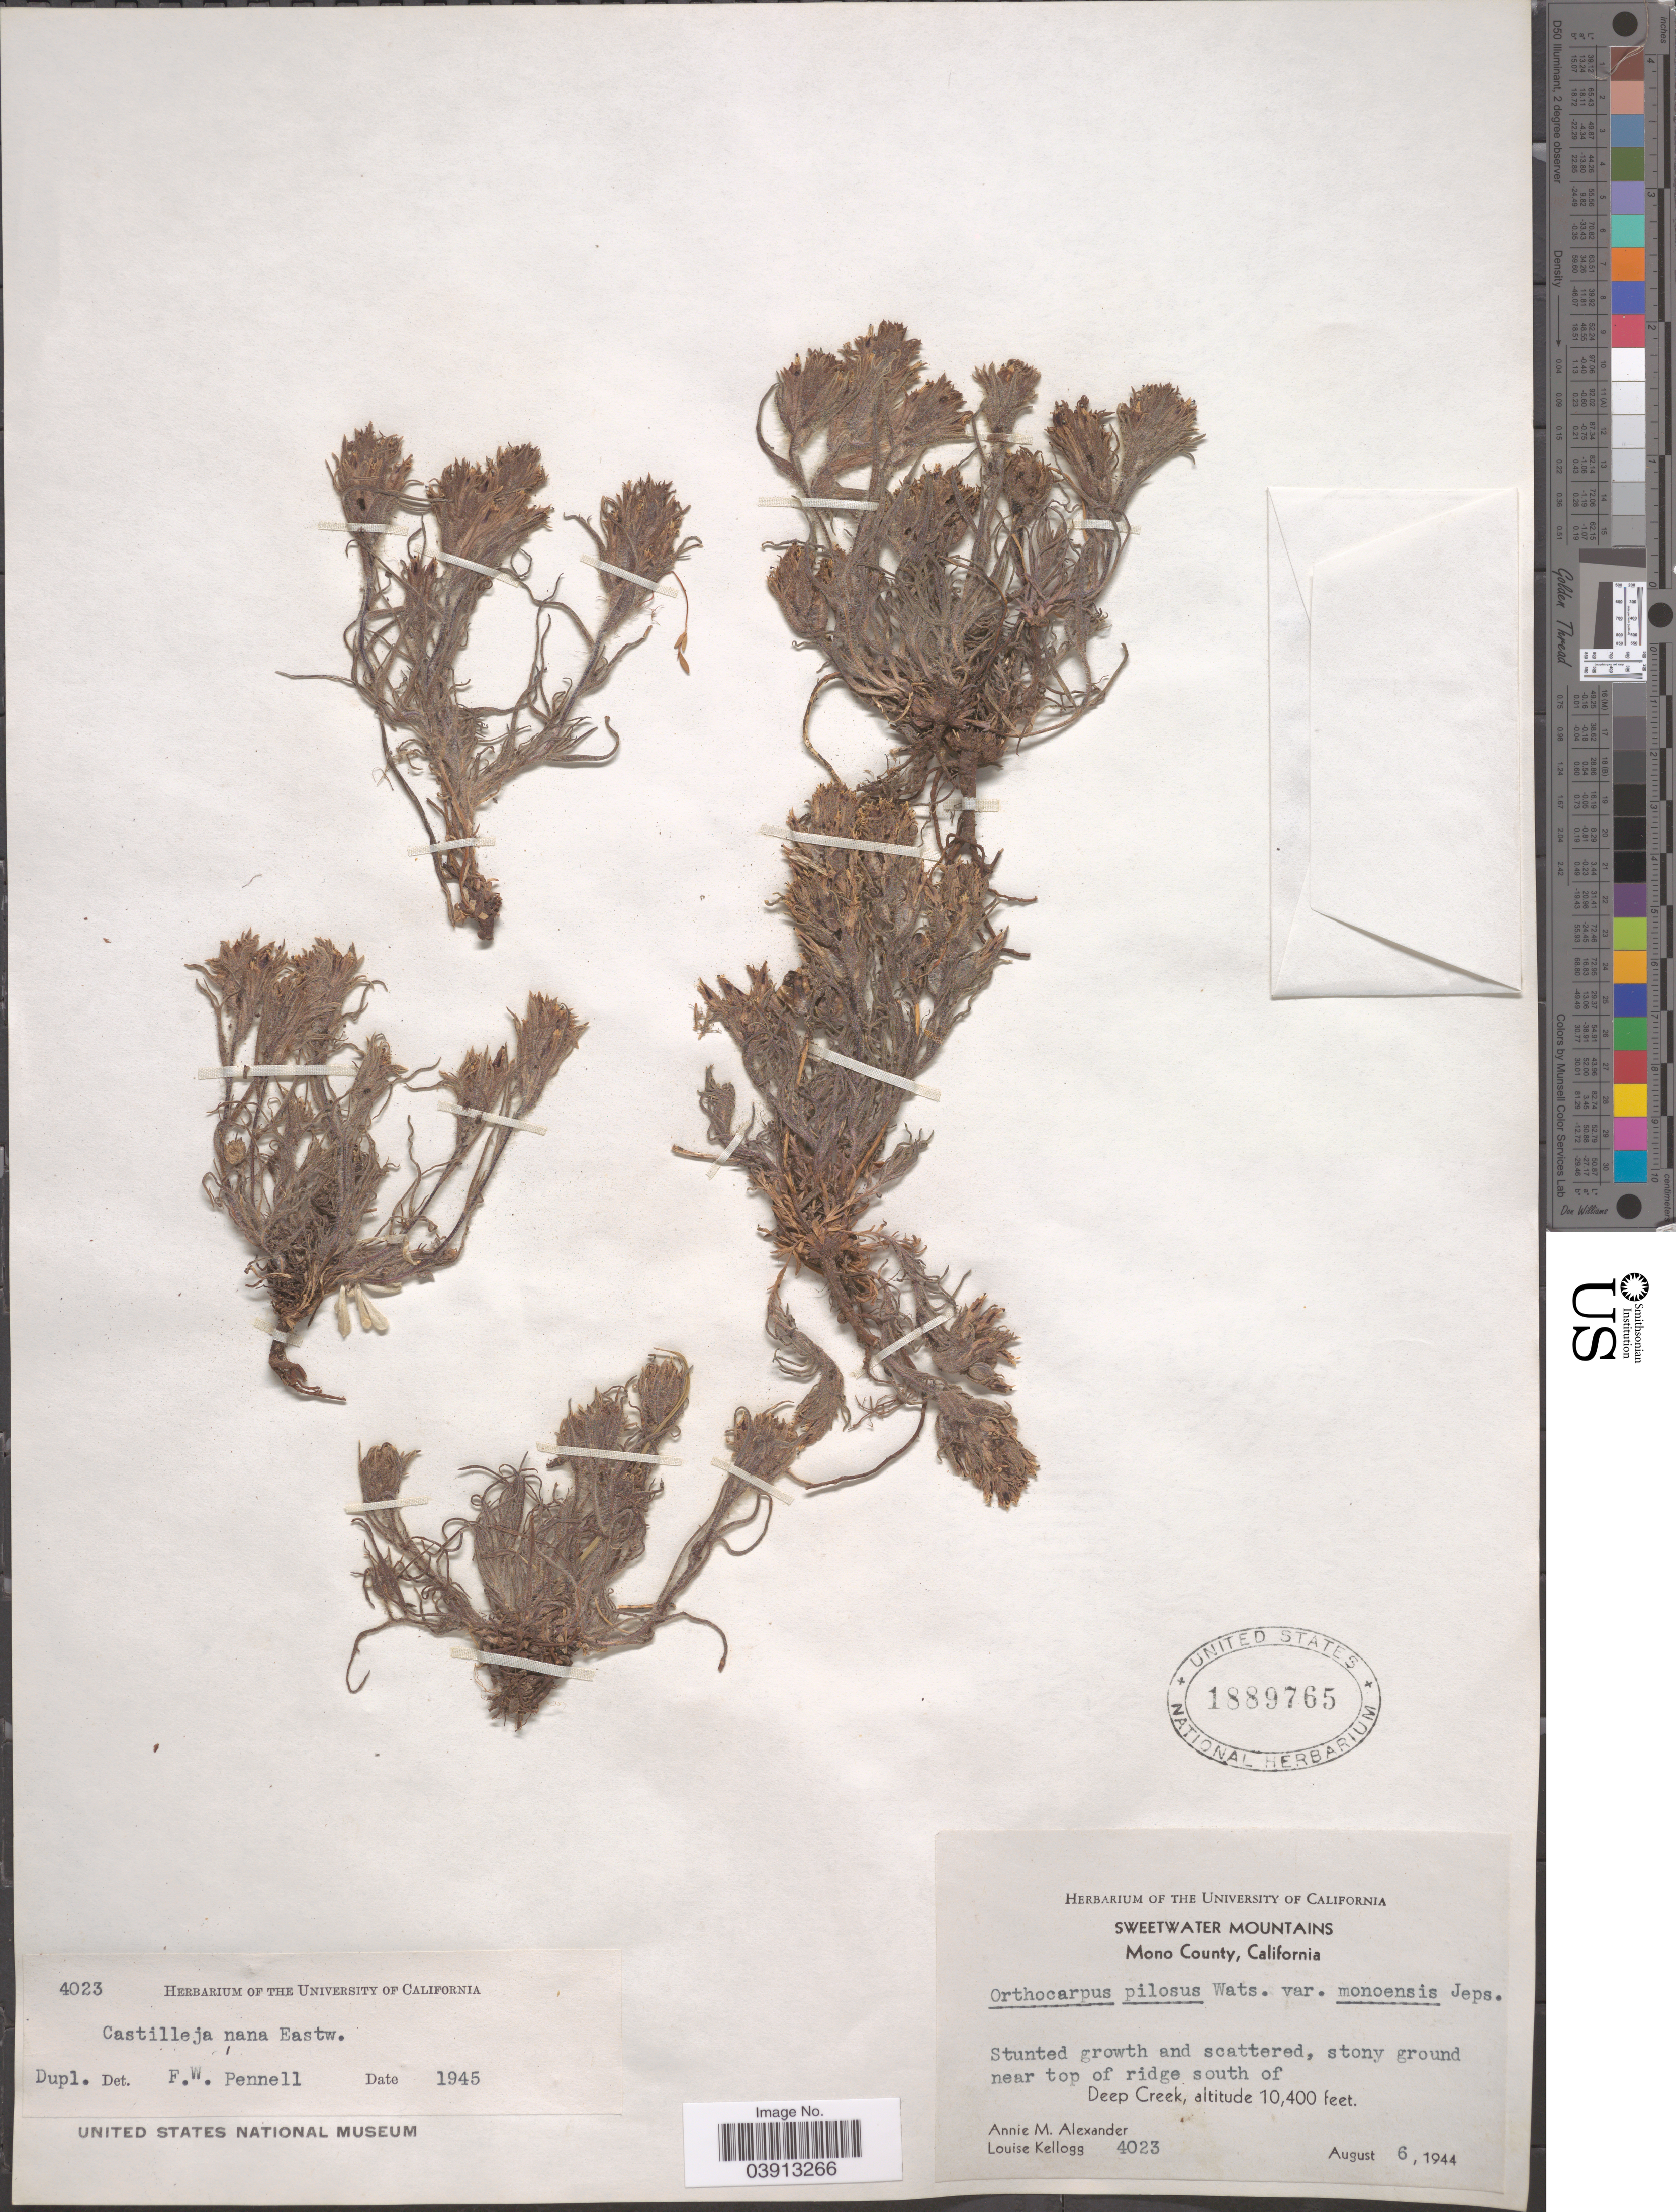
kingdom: Plantae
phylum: Tracheophyta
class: Magnoliopsida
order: Lamiales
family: Orobanchaceae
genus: Castilleja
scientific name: Castilleja nana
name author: Eastw.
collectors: A. M. Alexander & L. Kellogg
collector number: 4023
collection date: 1944-08-06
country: United States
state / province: California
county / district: Mono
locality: Sweetwater Mountains. Mono County. Near top of ridge south of Deep Creek.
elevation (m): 3170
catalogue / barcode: US 1889765